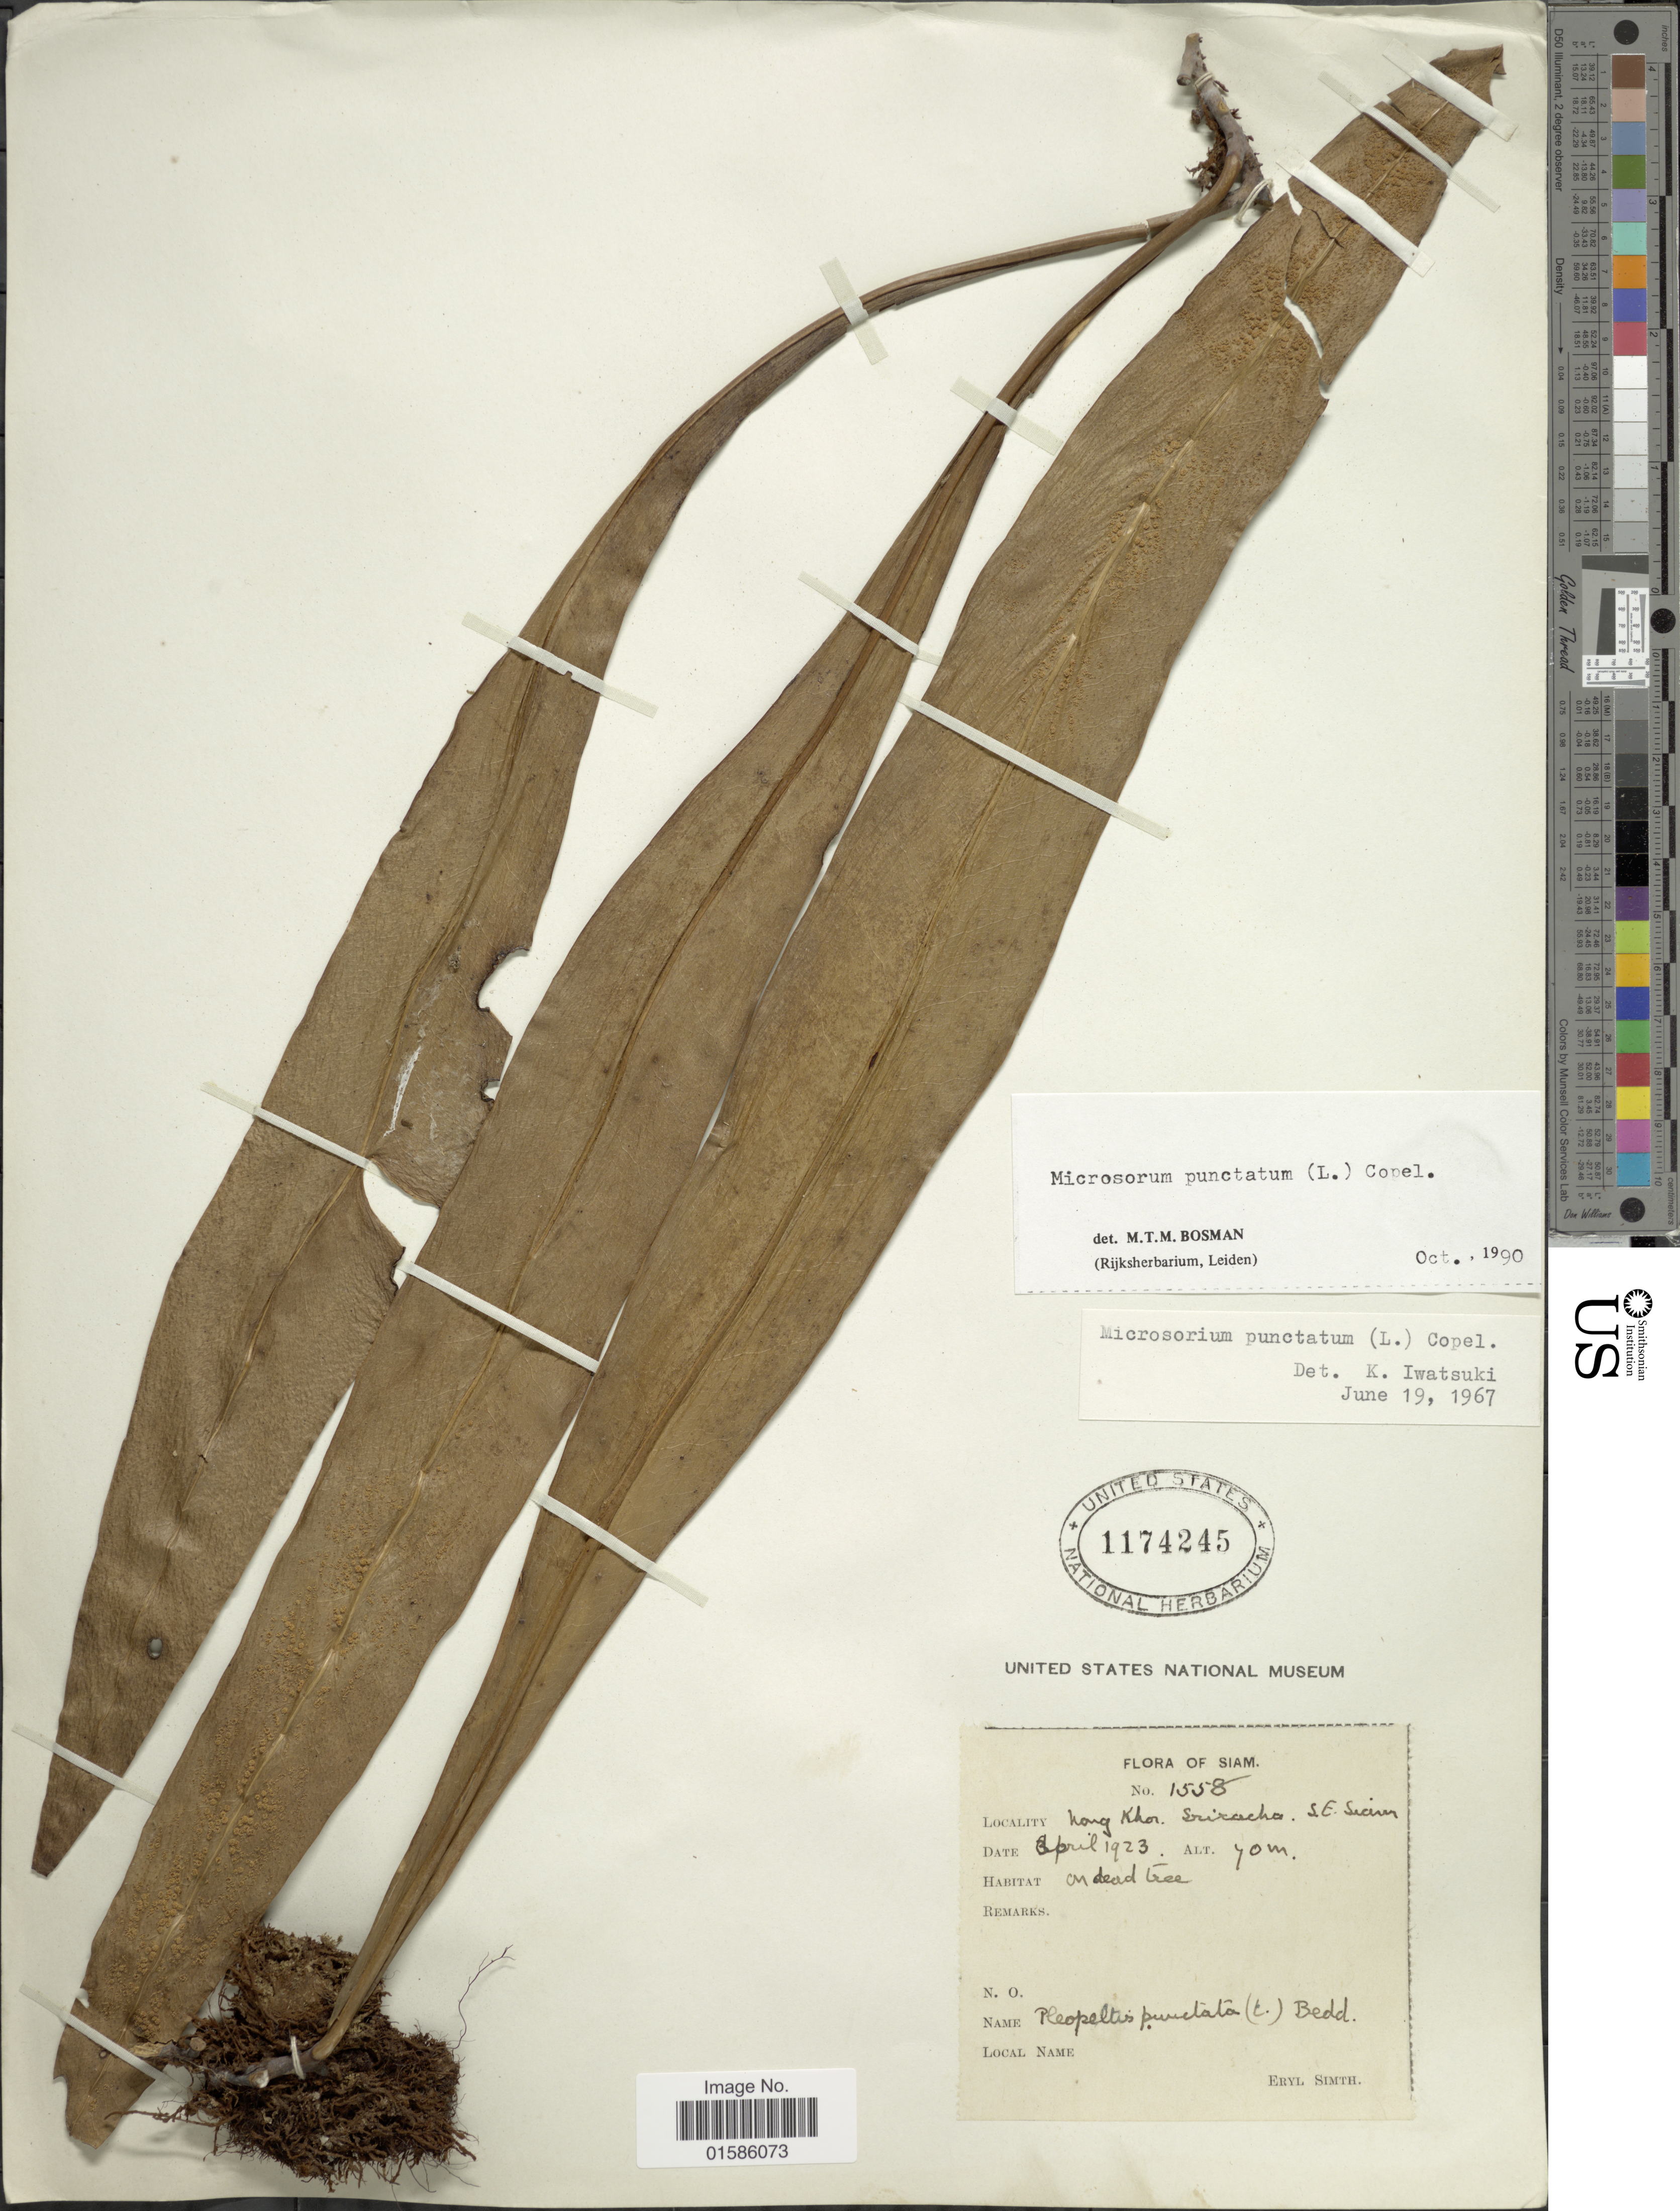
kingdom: Plantae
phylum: Tracheophyta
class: Polypodiopsida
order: Polypodiales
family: Polypodiaceae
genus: Microsorum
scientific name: Microsorum punctatum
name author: (L.) Copel.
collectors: E. Smith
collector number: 1558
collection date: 1923-04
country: Thailand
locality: Siam, Honh Khor, Sriracho, S.E. Siam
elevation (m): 70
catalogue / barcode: US 1174245